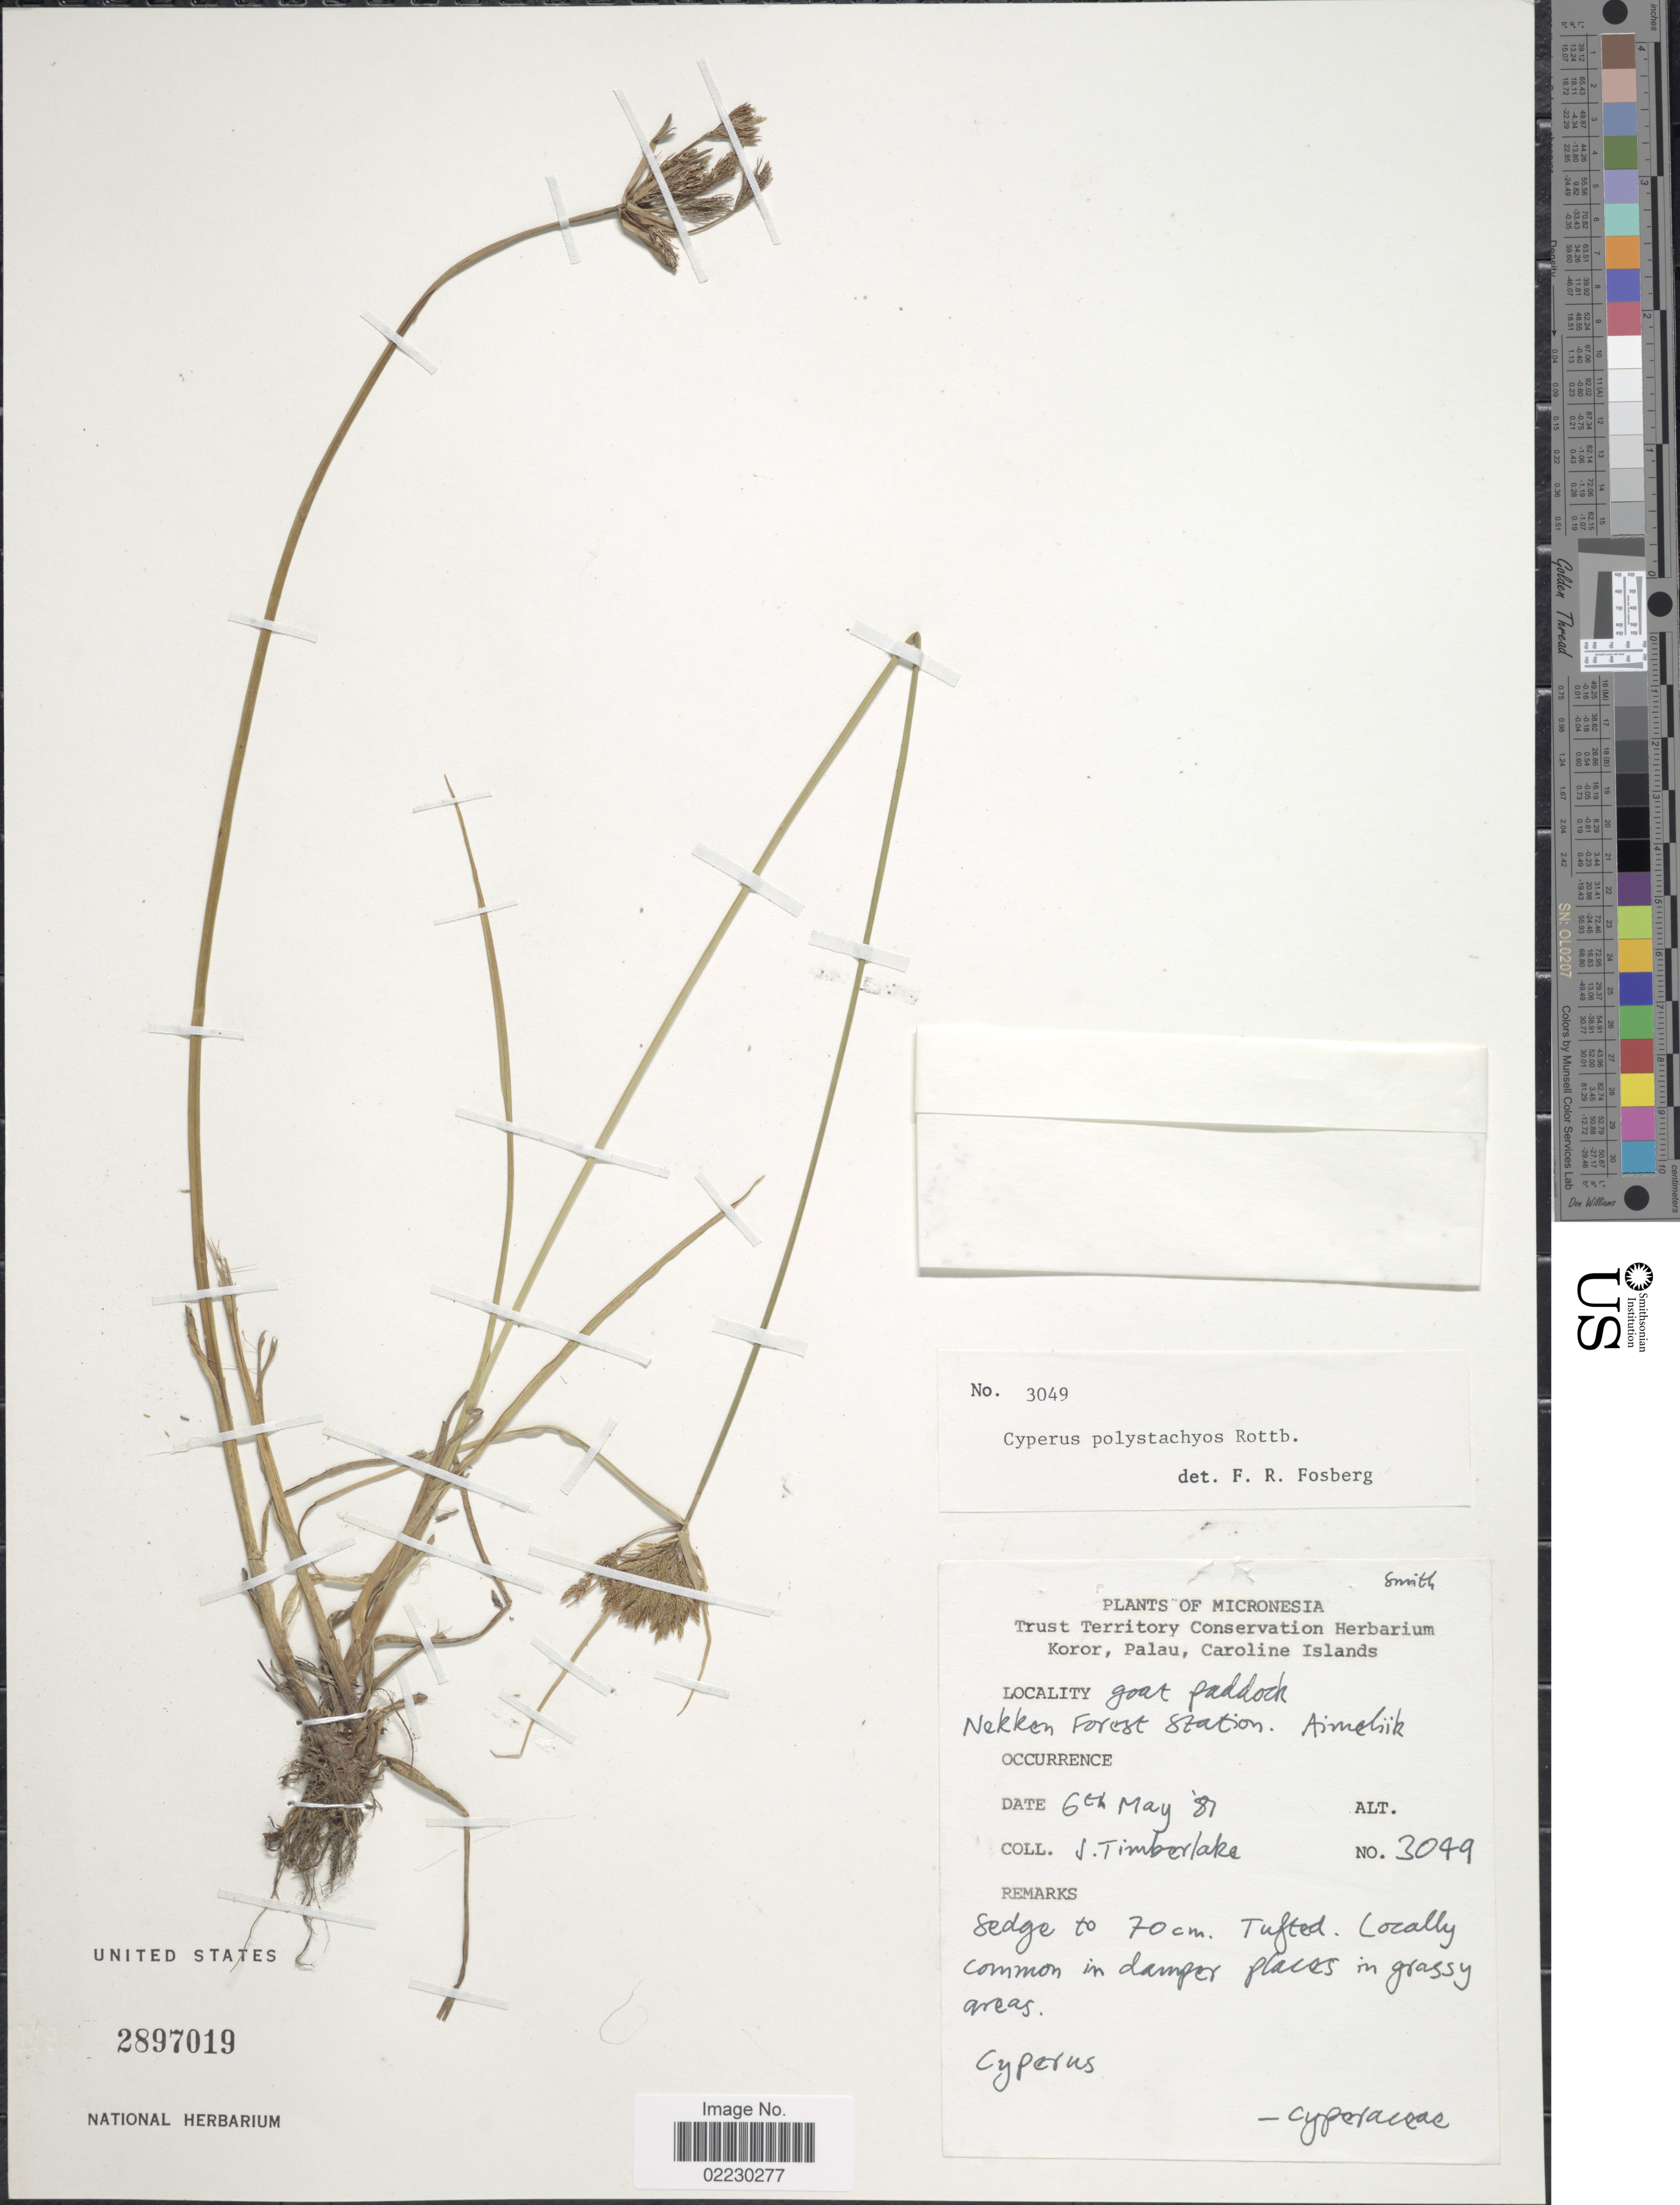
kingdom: Plantae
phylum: Tracheophyta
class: Liliopsida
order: Poales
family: Cyperaceae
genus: Cyperus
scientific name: Cyperus polystachyos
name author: Rottb.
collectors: J. Timberlake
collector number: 3049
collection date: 1981-05-06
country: Palau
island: Babeldaob [Babelthuap]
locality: Micronesia, goat paddock, Nekken Forest Station, Aimeliik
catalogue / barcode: US 2897019